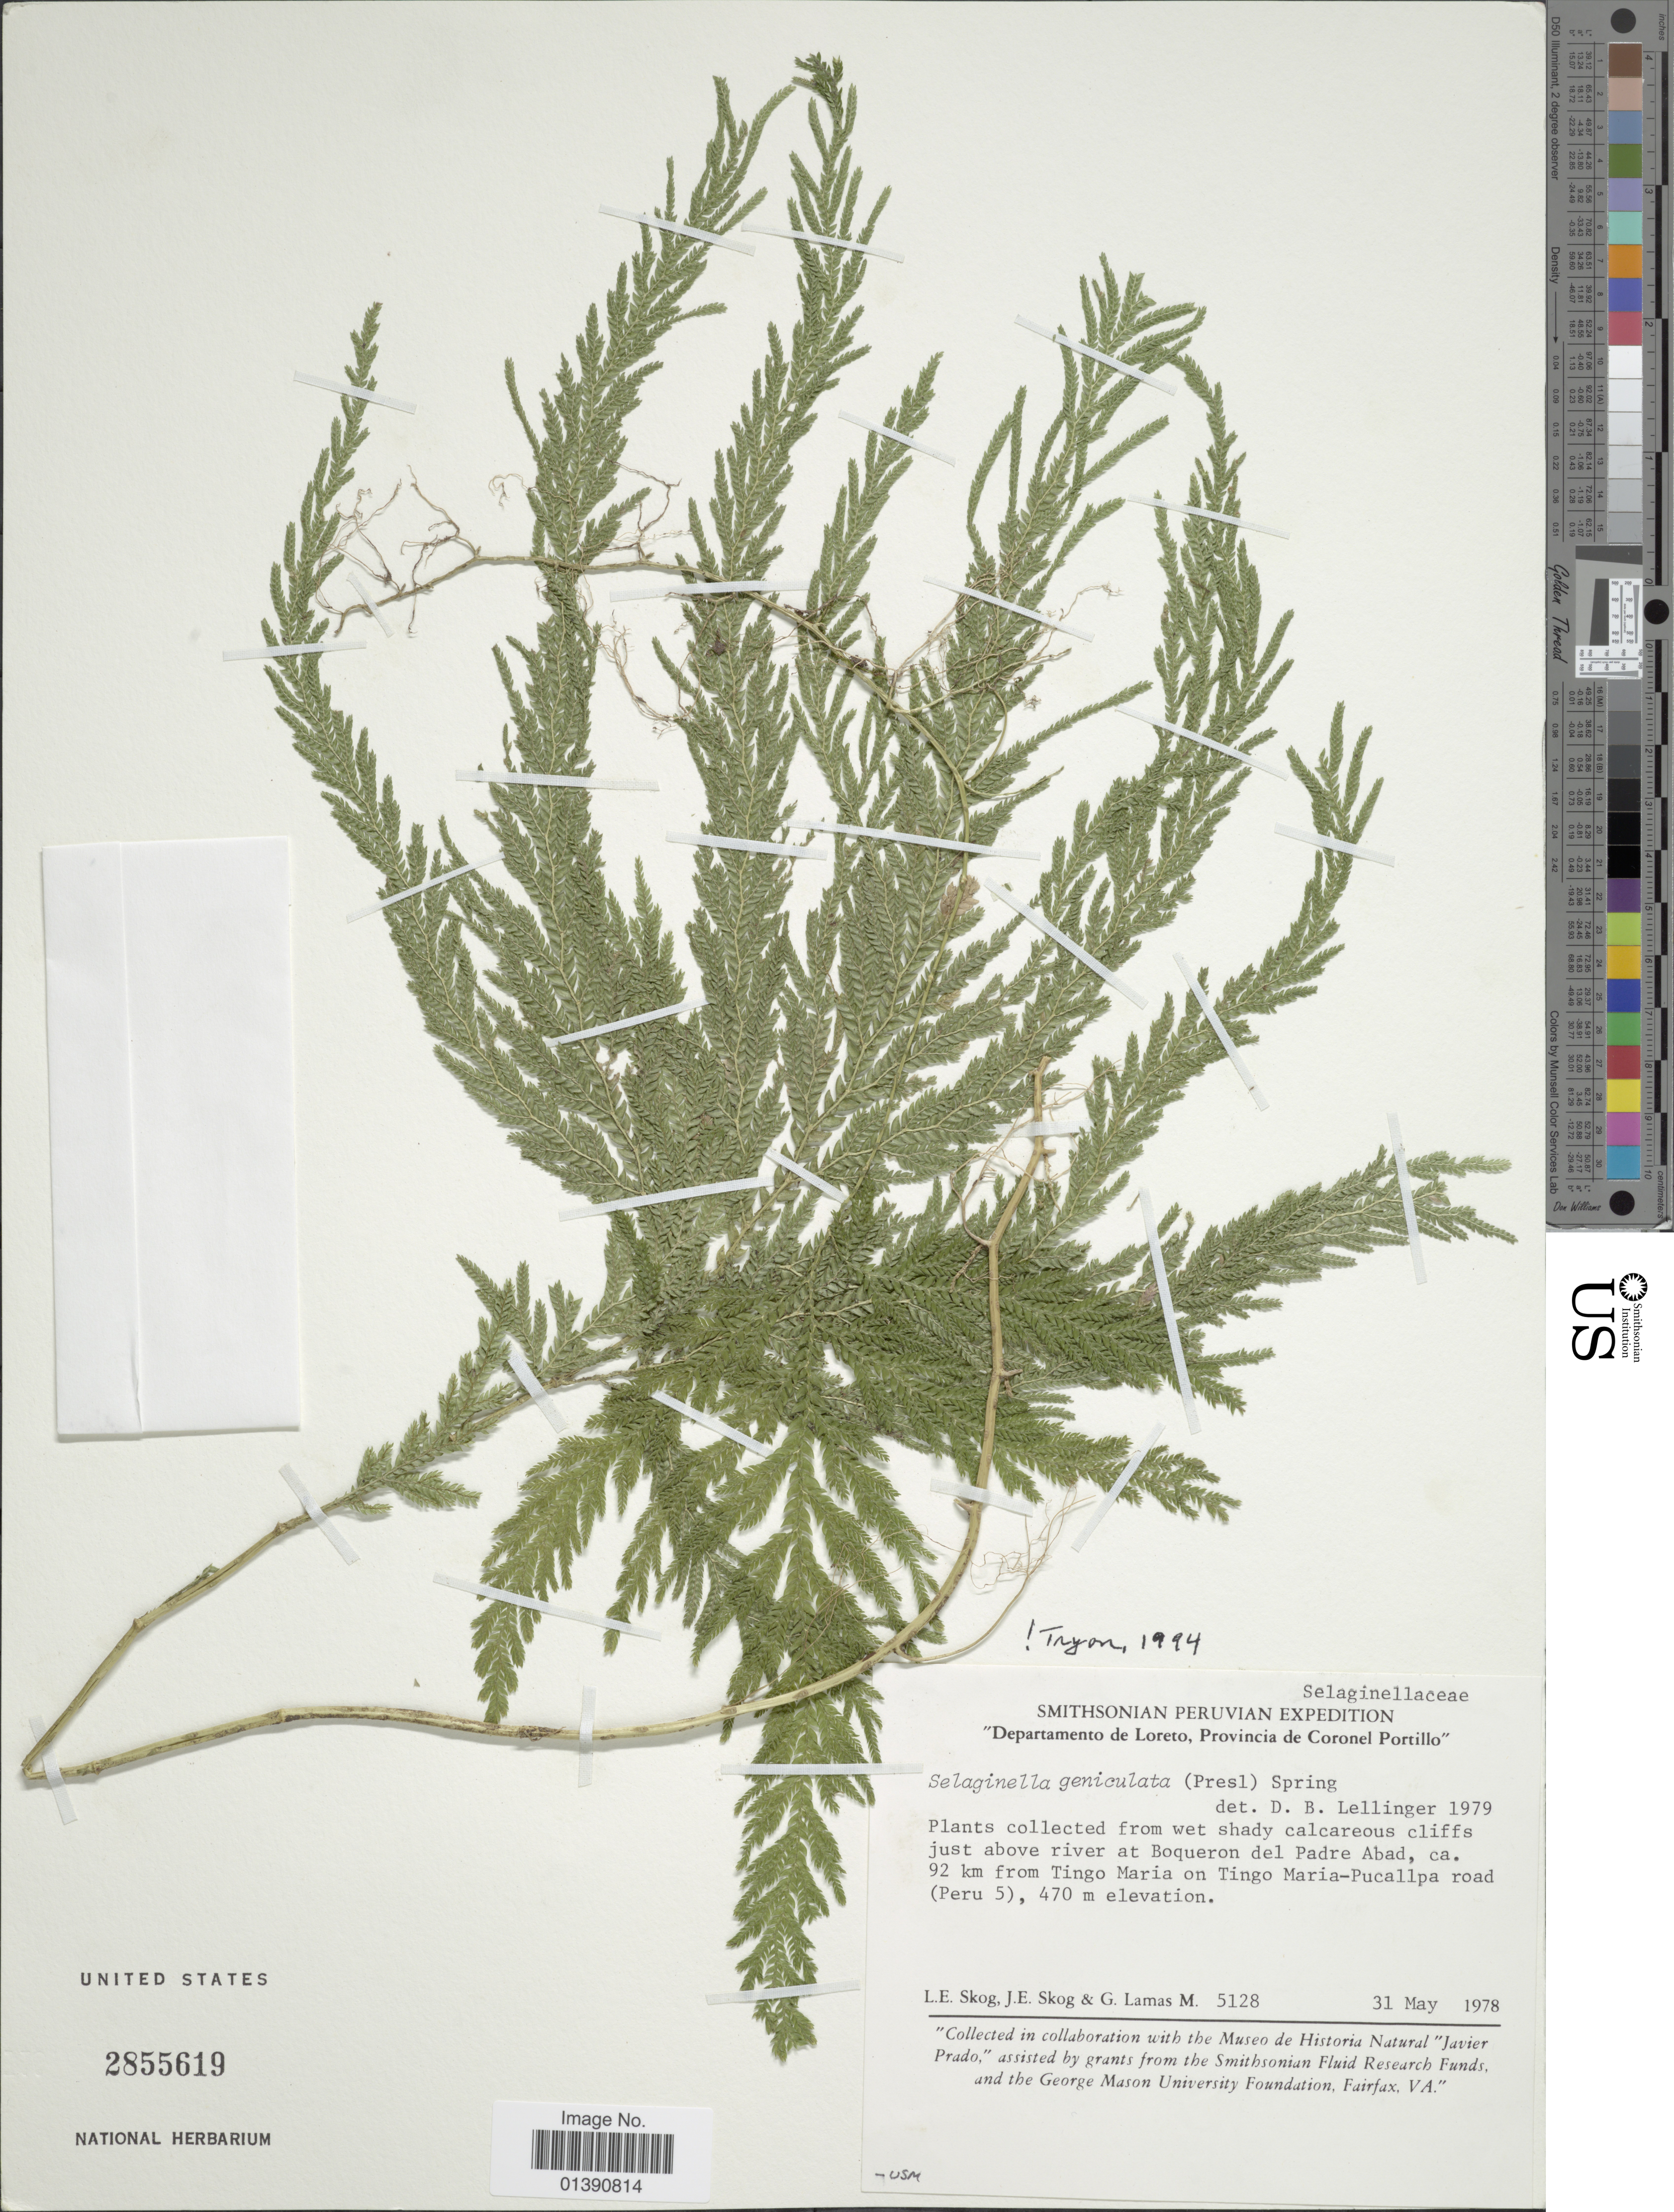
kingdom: Plantae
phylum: Tracheophyta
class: Lycopodiopsida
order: Selaginellales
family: Selaginellaceae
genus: Selaginella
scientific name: Selaginella geniculata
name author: (C. Presl) Spring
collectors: L. E. Skog, J. E. Skog & G. Lamas M.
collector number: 5128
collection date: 1978-05-31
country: Peru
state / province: Loreto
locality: Provincia de Coronel Portillo,cliffs just above river at Boqueron del Padre Abad, ca 92 km from Tingo Maria on Tingo Maria-Pucallpa road (Peru 5)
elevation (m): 470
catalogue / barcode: US 2855619